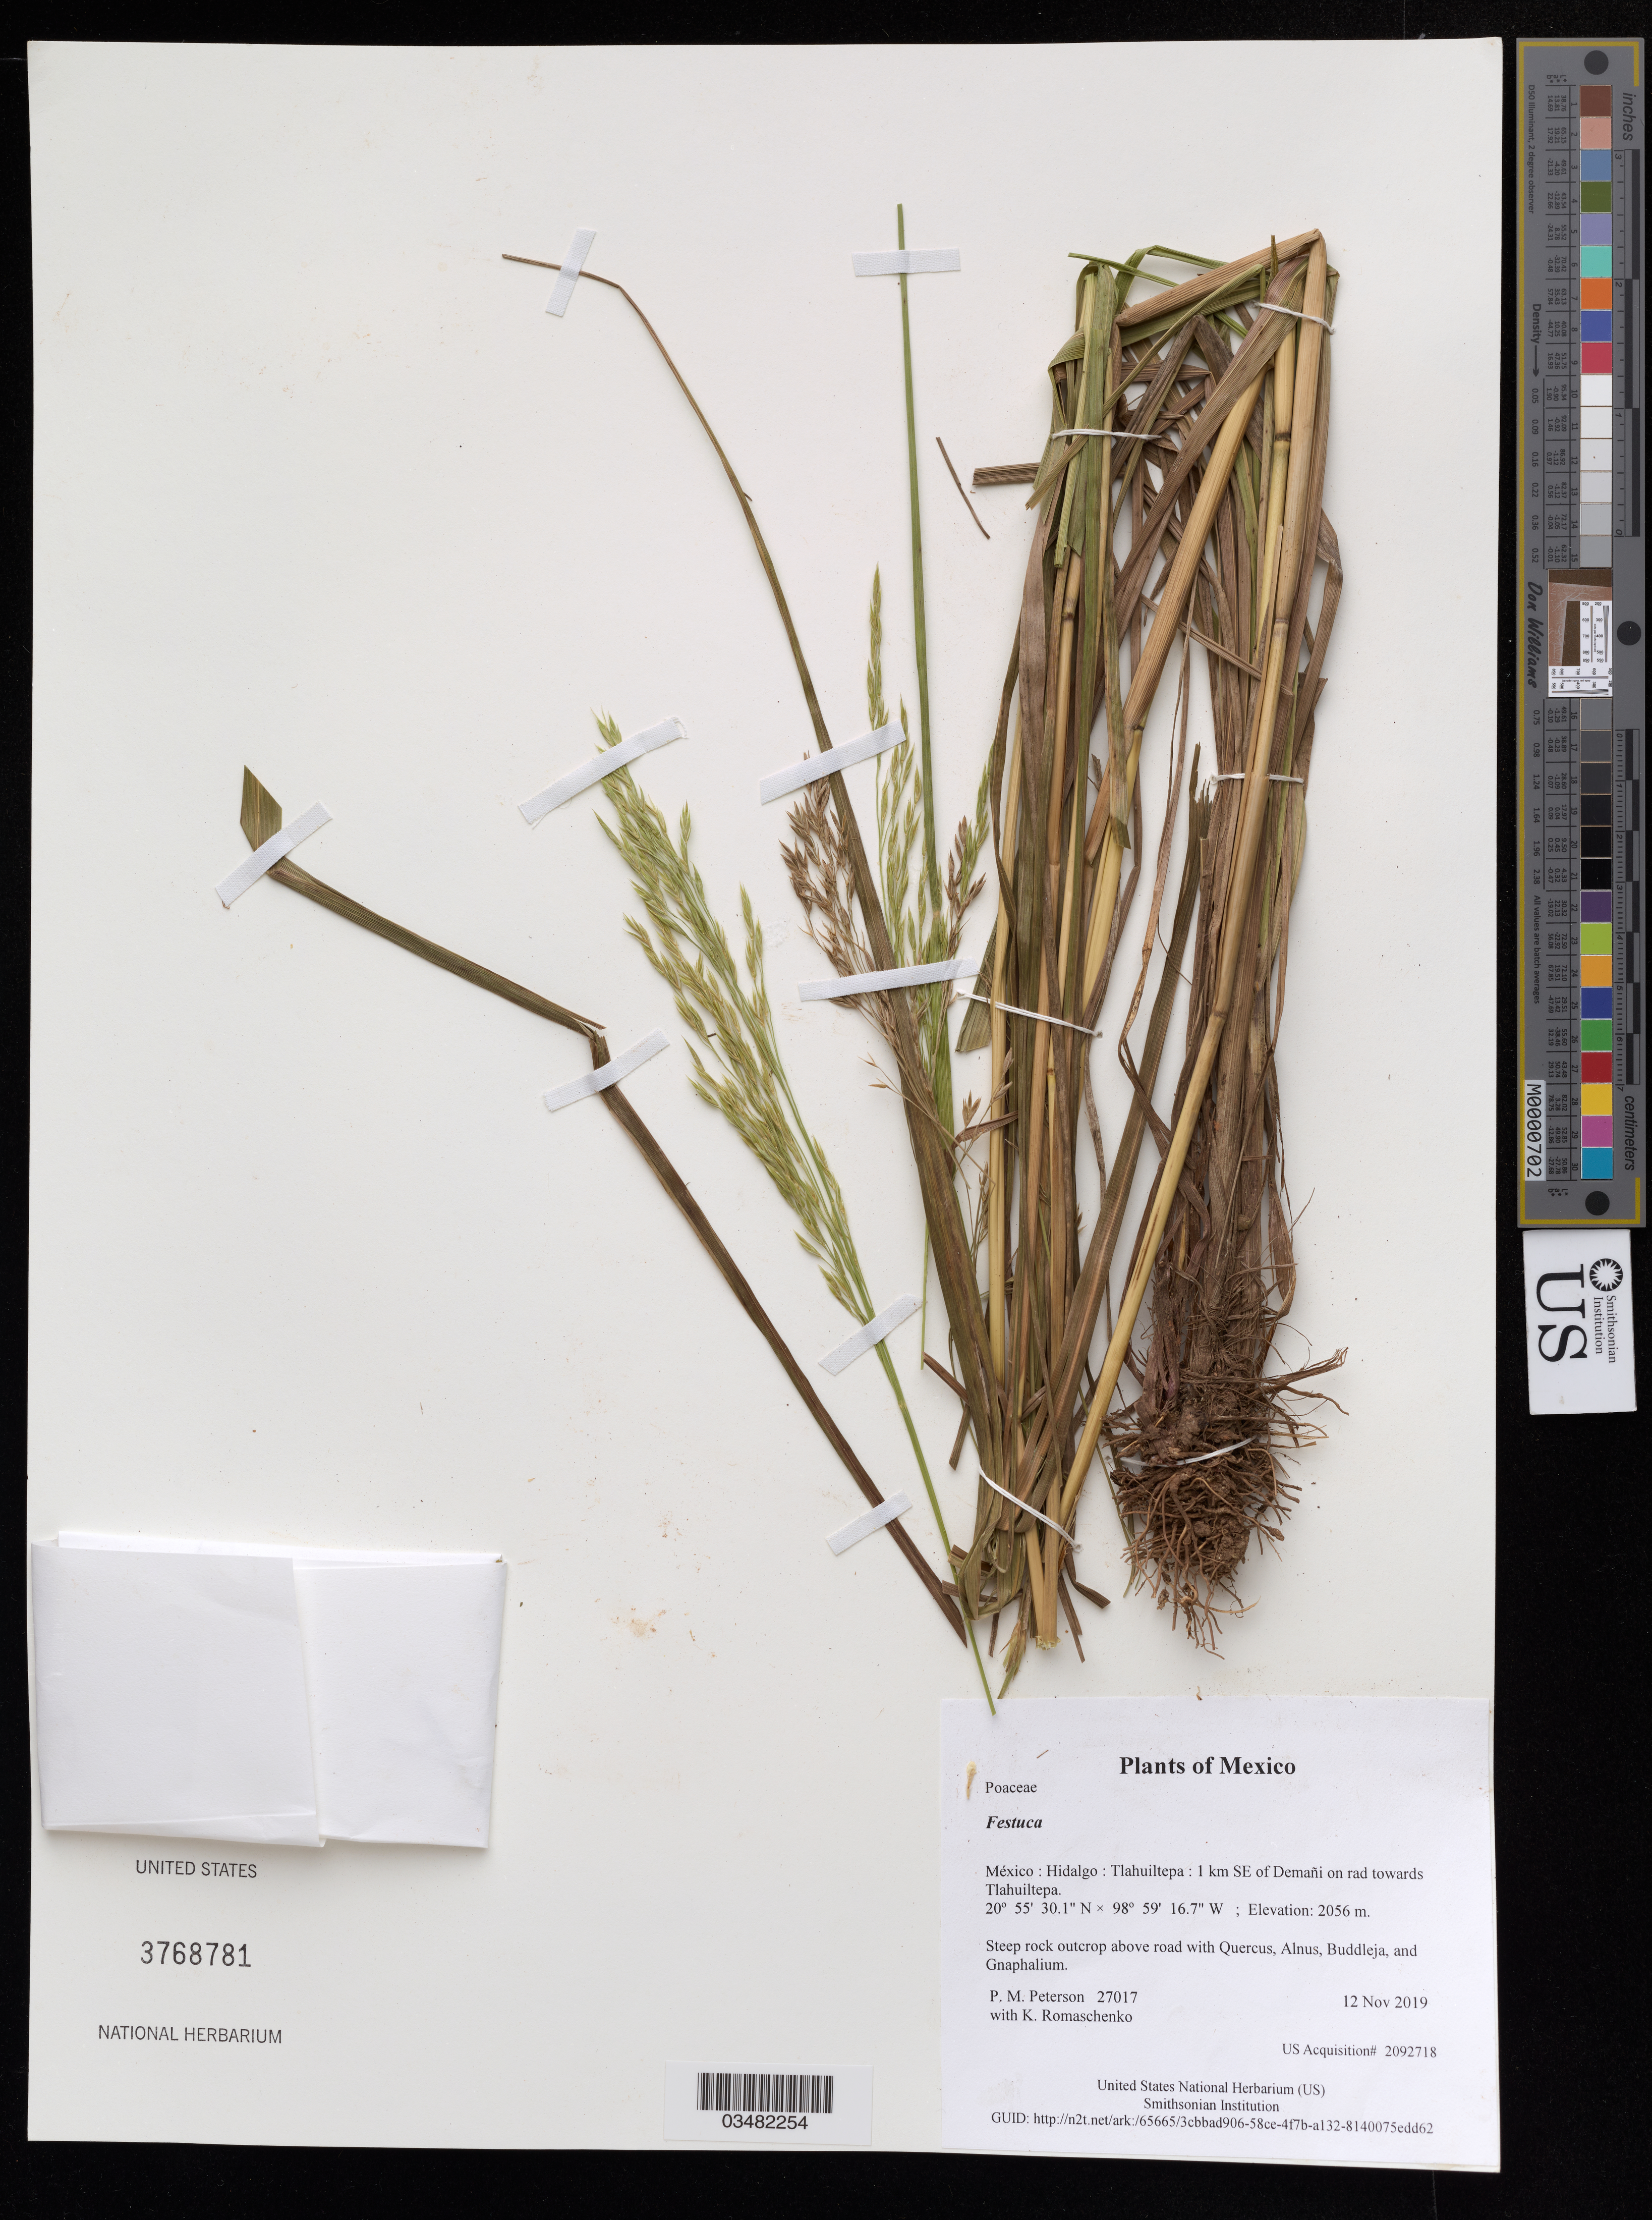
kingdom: Plantae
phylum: Tracheophyta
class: Liliopsida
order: Poales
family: Poaceae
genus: Festuca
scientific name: Festuca sp.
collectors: P. M. Peterson & K. Romaschenko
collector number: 27017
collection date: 2019-11-12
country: México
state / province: Hidalgo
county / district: Tlahuiltepa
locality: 1 km SE of Demañi on rad towards Tlahuiltepa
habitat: Steep rock outcrop above road with Quercus, Alnus, Buddleja, and Gnaphalium.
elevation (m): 2056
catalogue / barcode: US 3768781